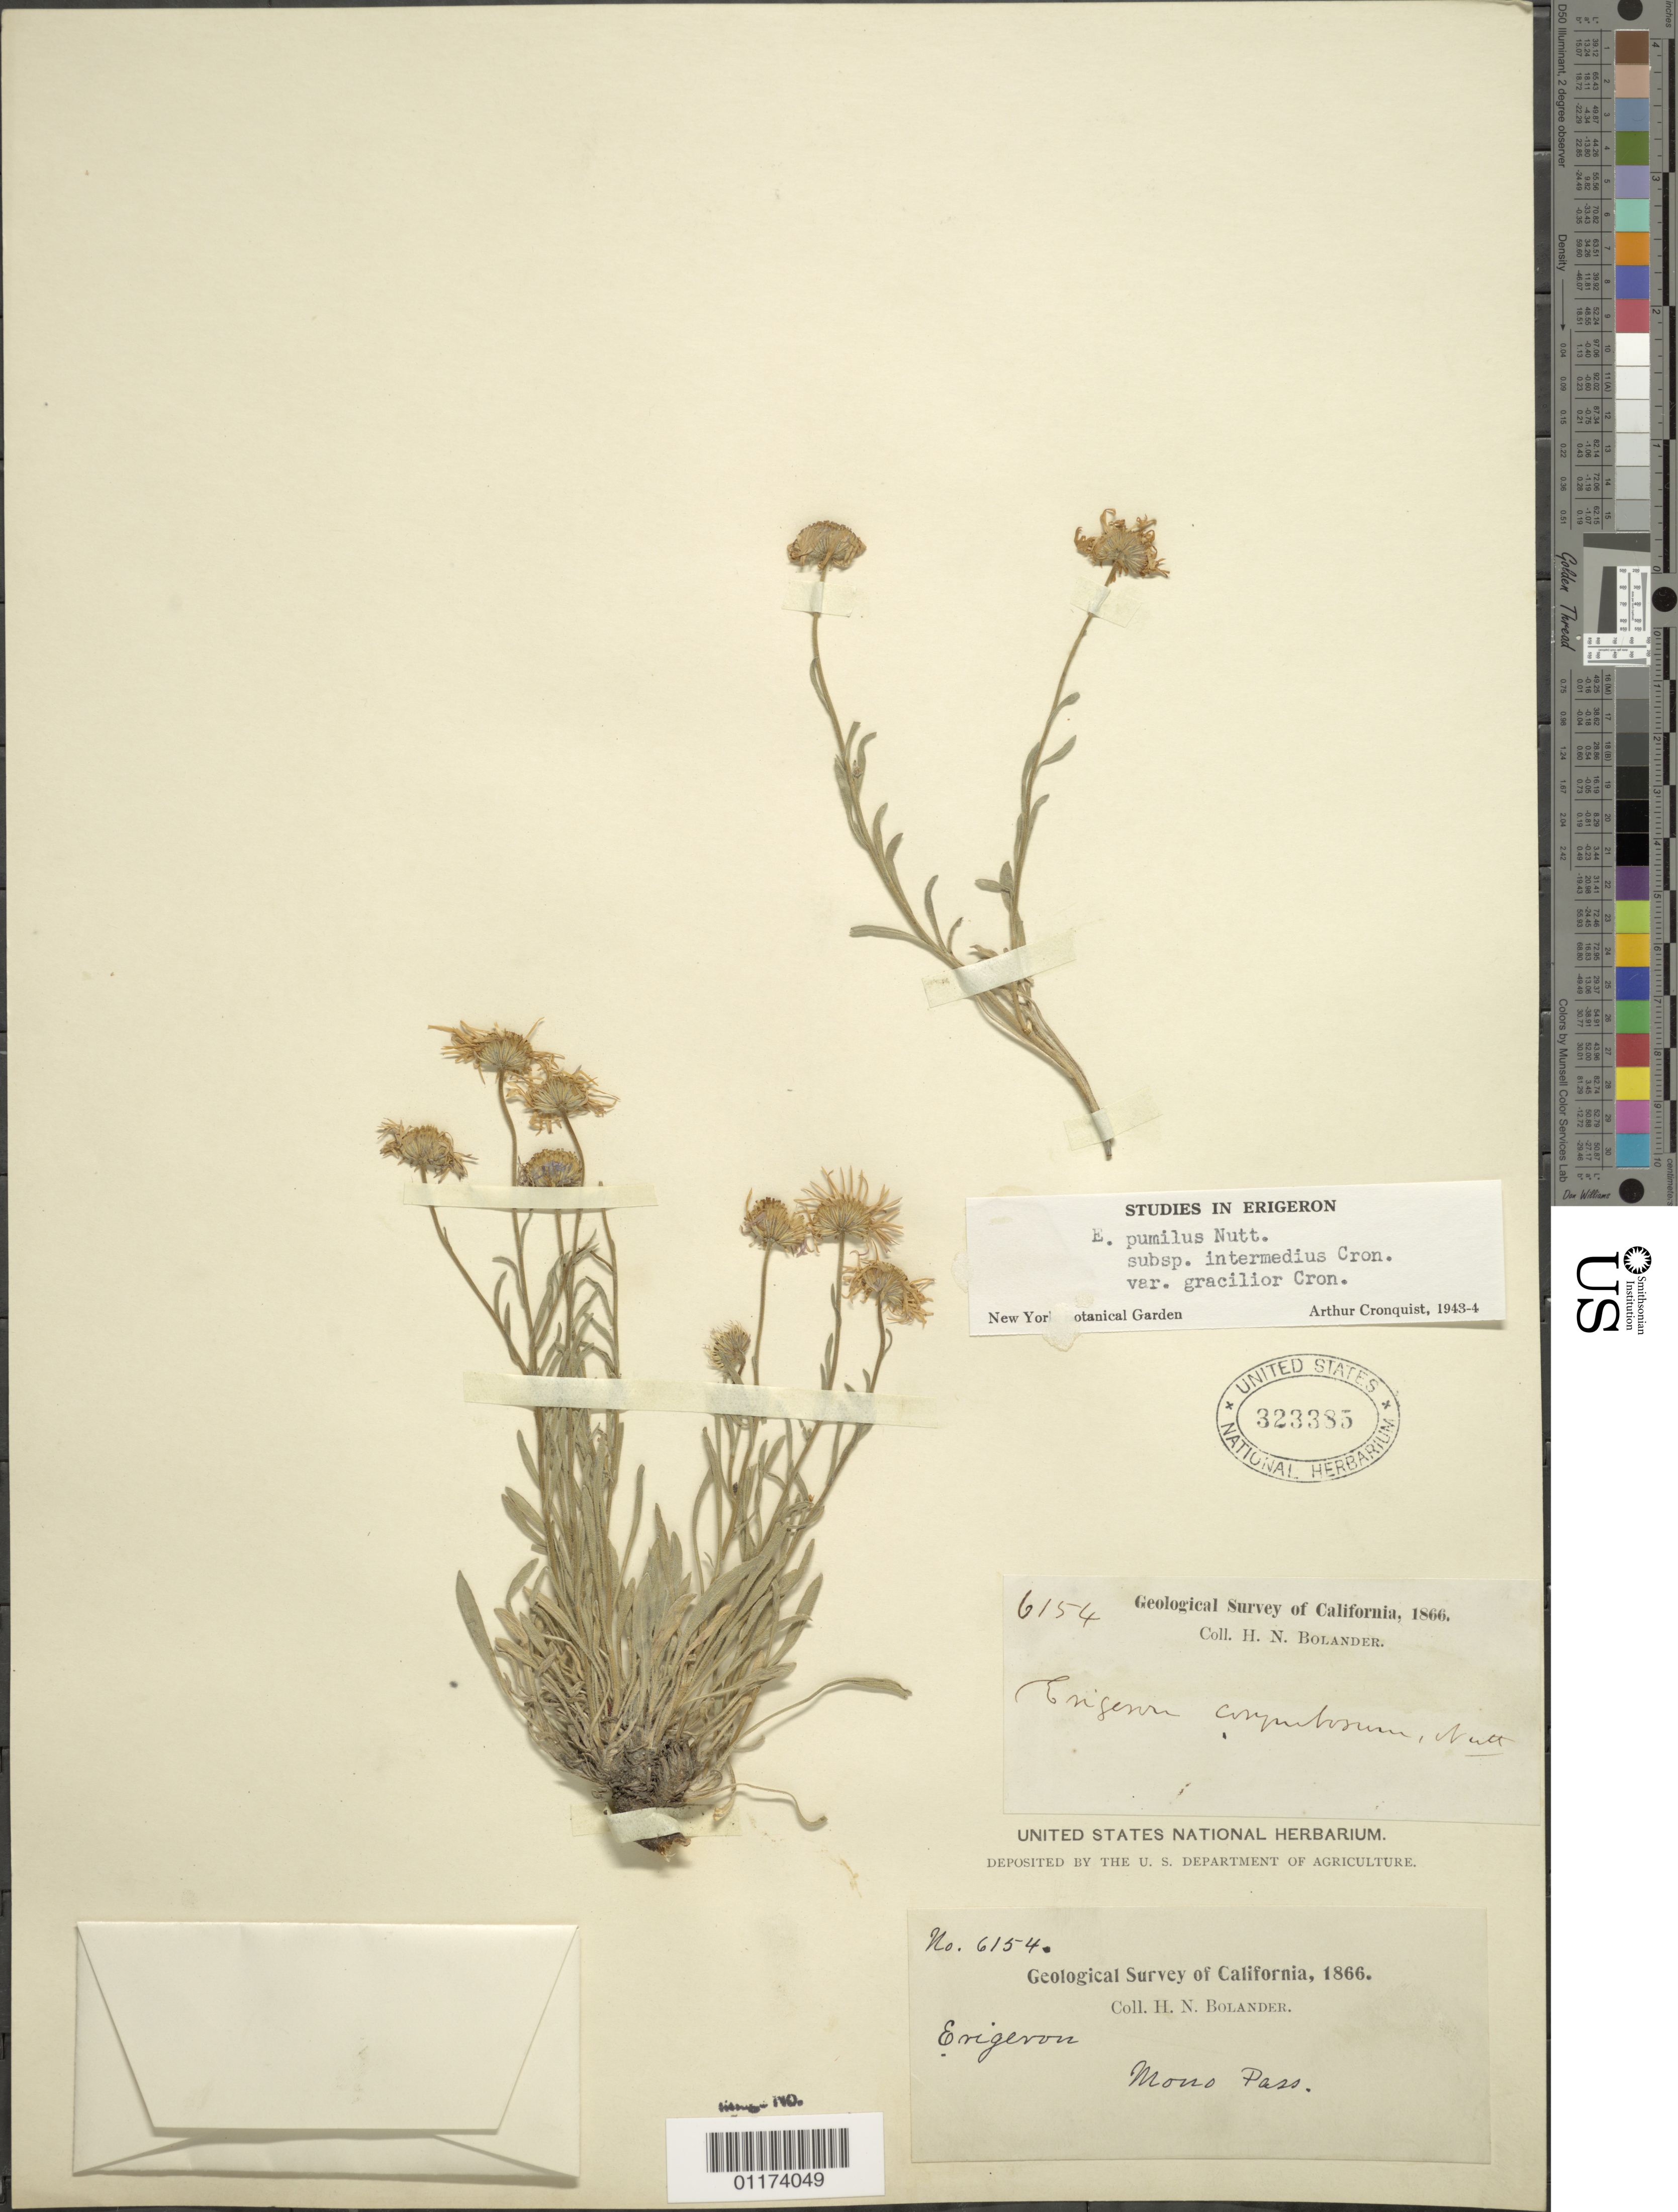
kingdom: Plantae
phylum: Tracheophyta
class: Magnoliopsida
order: Asterales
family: Asteraceae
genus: Erigeron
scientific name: Erigeron pumilus subsp. intermedius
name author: Cronq.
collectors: H. Bolander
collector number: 6154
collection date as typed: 1866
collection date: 1866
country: United States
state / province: California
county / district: Mono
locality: Mono Pass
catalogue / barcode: US 323385